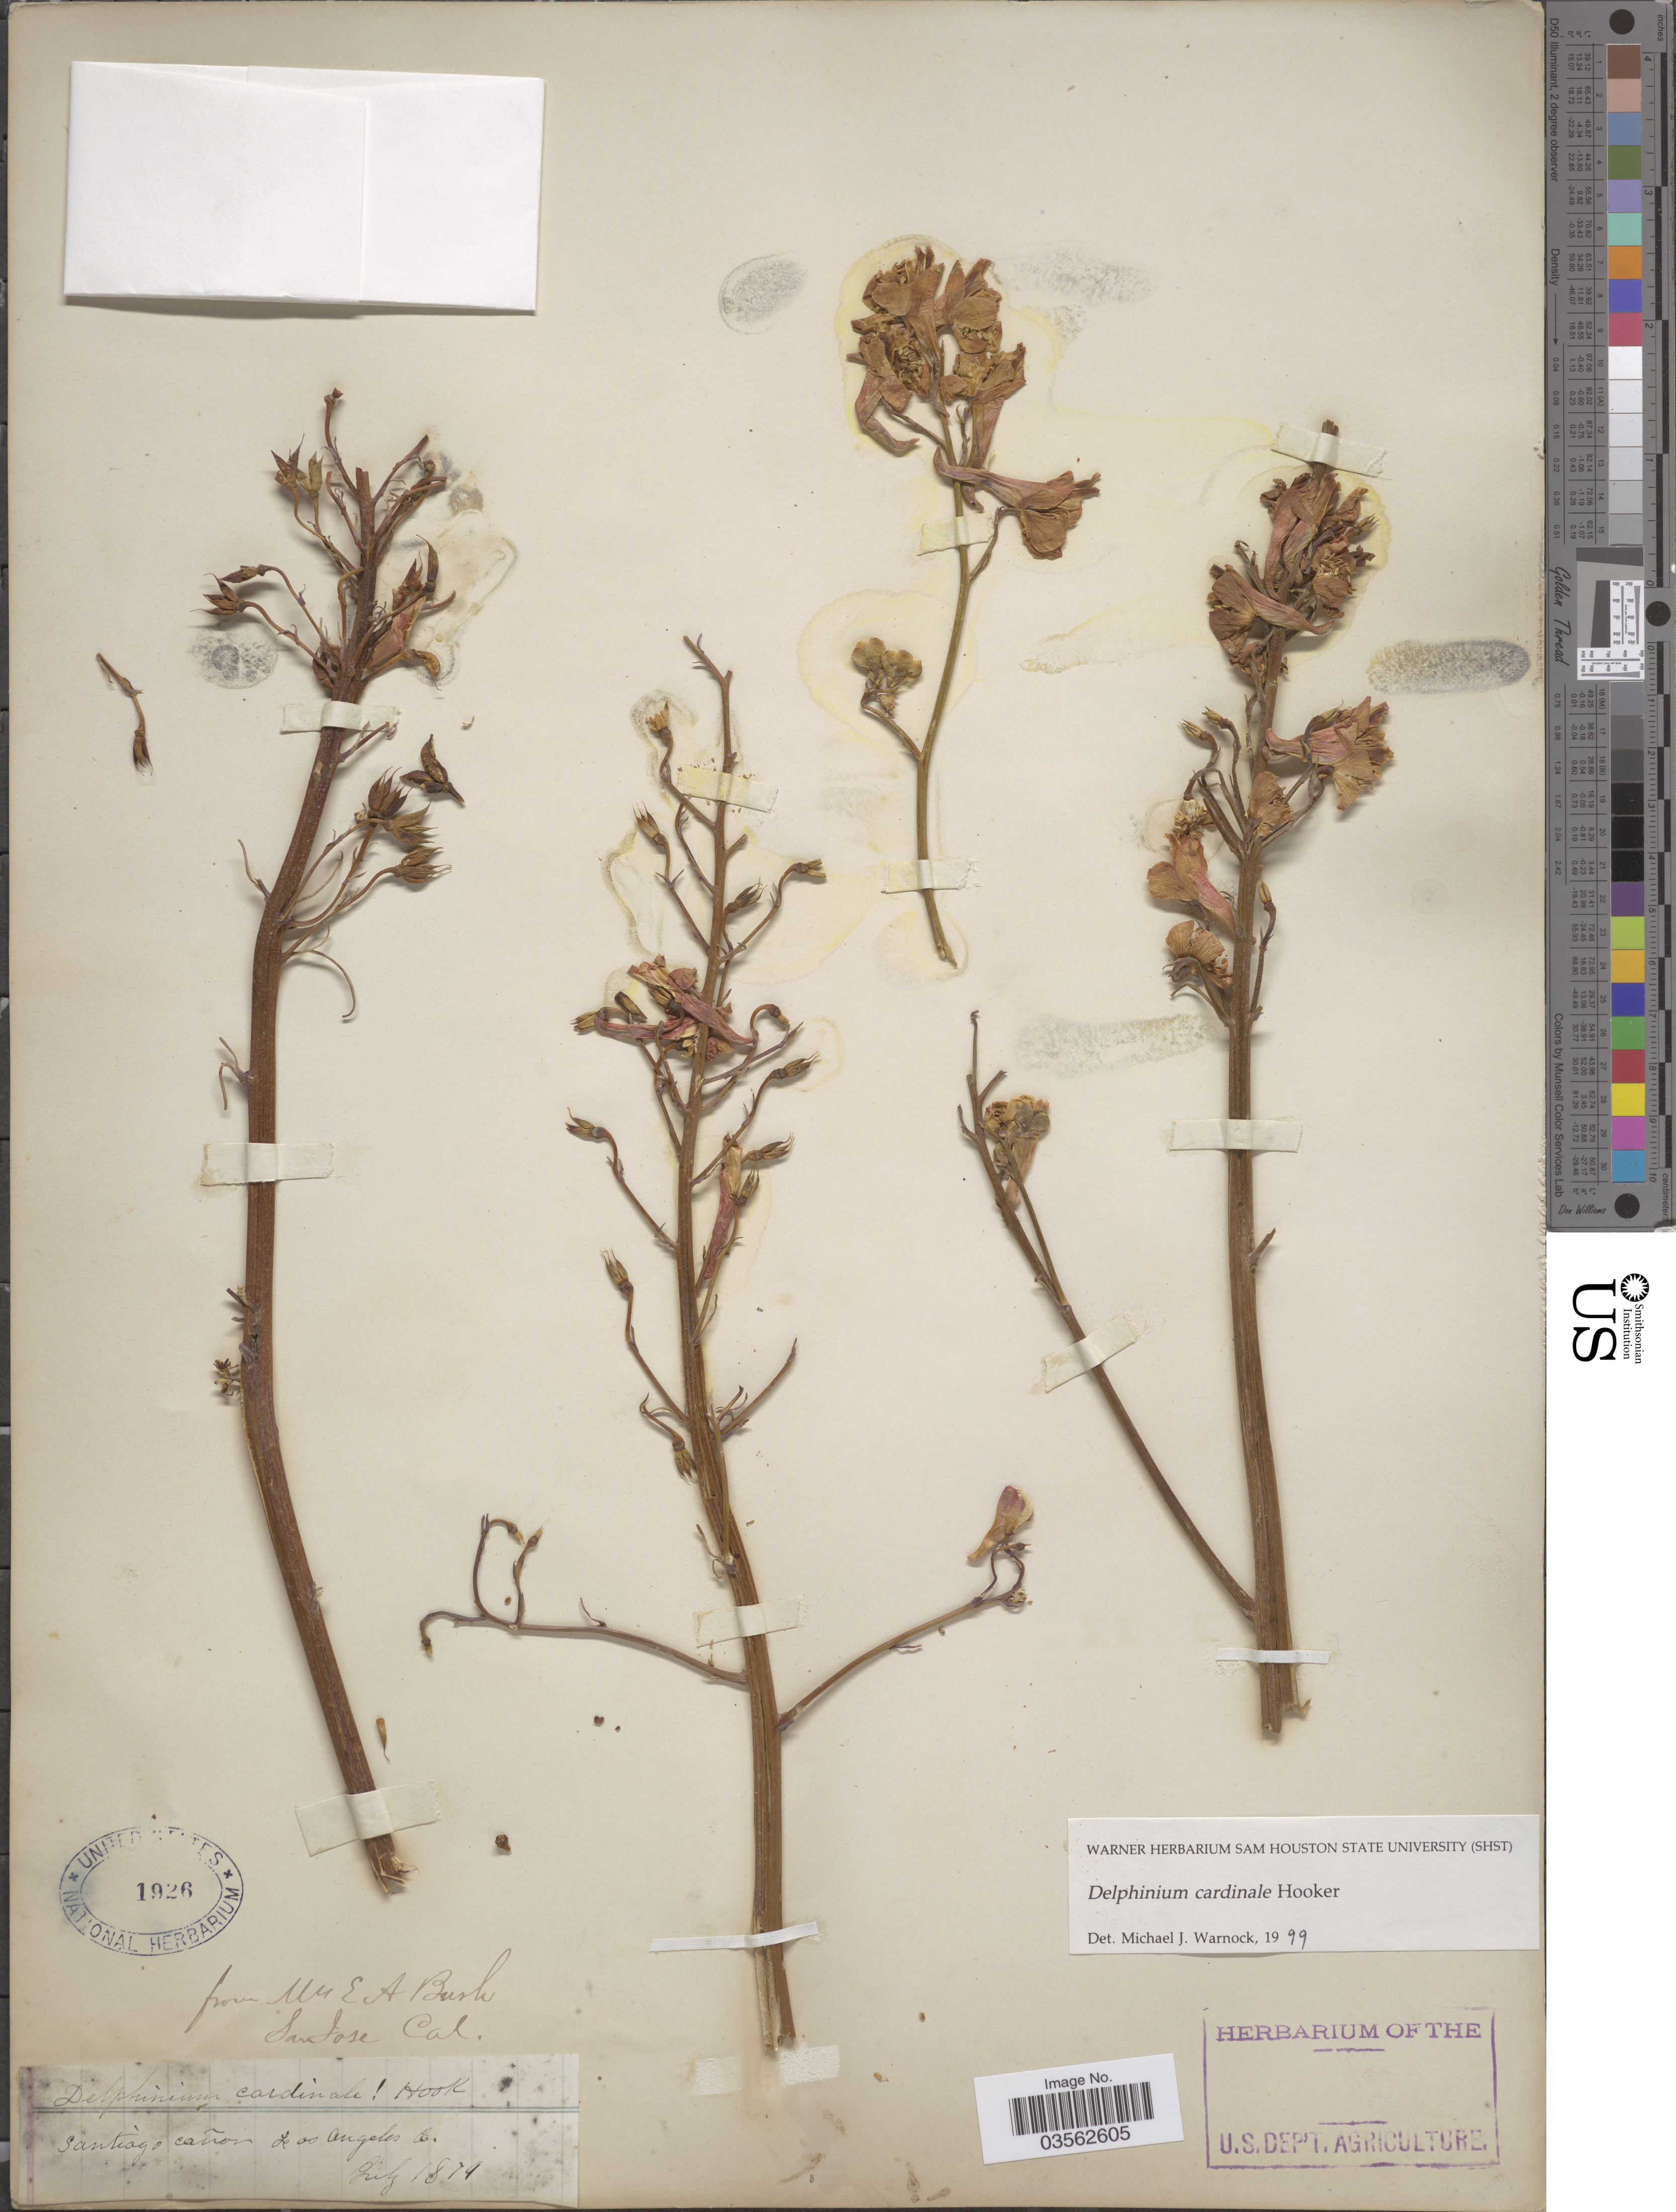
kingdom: Plantae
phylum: Tracheophyta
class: Magnoliopsida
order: Ranunculales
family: Ranunculaceae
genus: Delphinium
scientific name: Delphinium cardinale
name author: Hook.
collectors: E. Bush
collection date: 1879-07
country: United States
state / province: California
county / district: Los Angeles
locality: San Jose. Santiago Cañon Los Angeles Co.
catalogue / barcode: US 1926